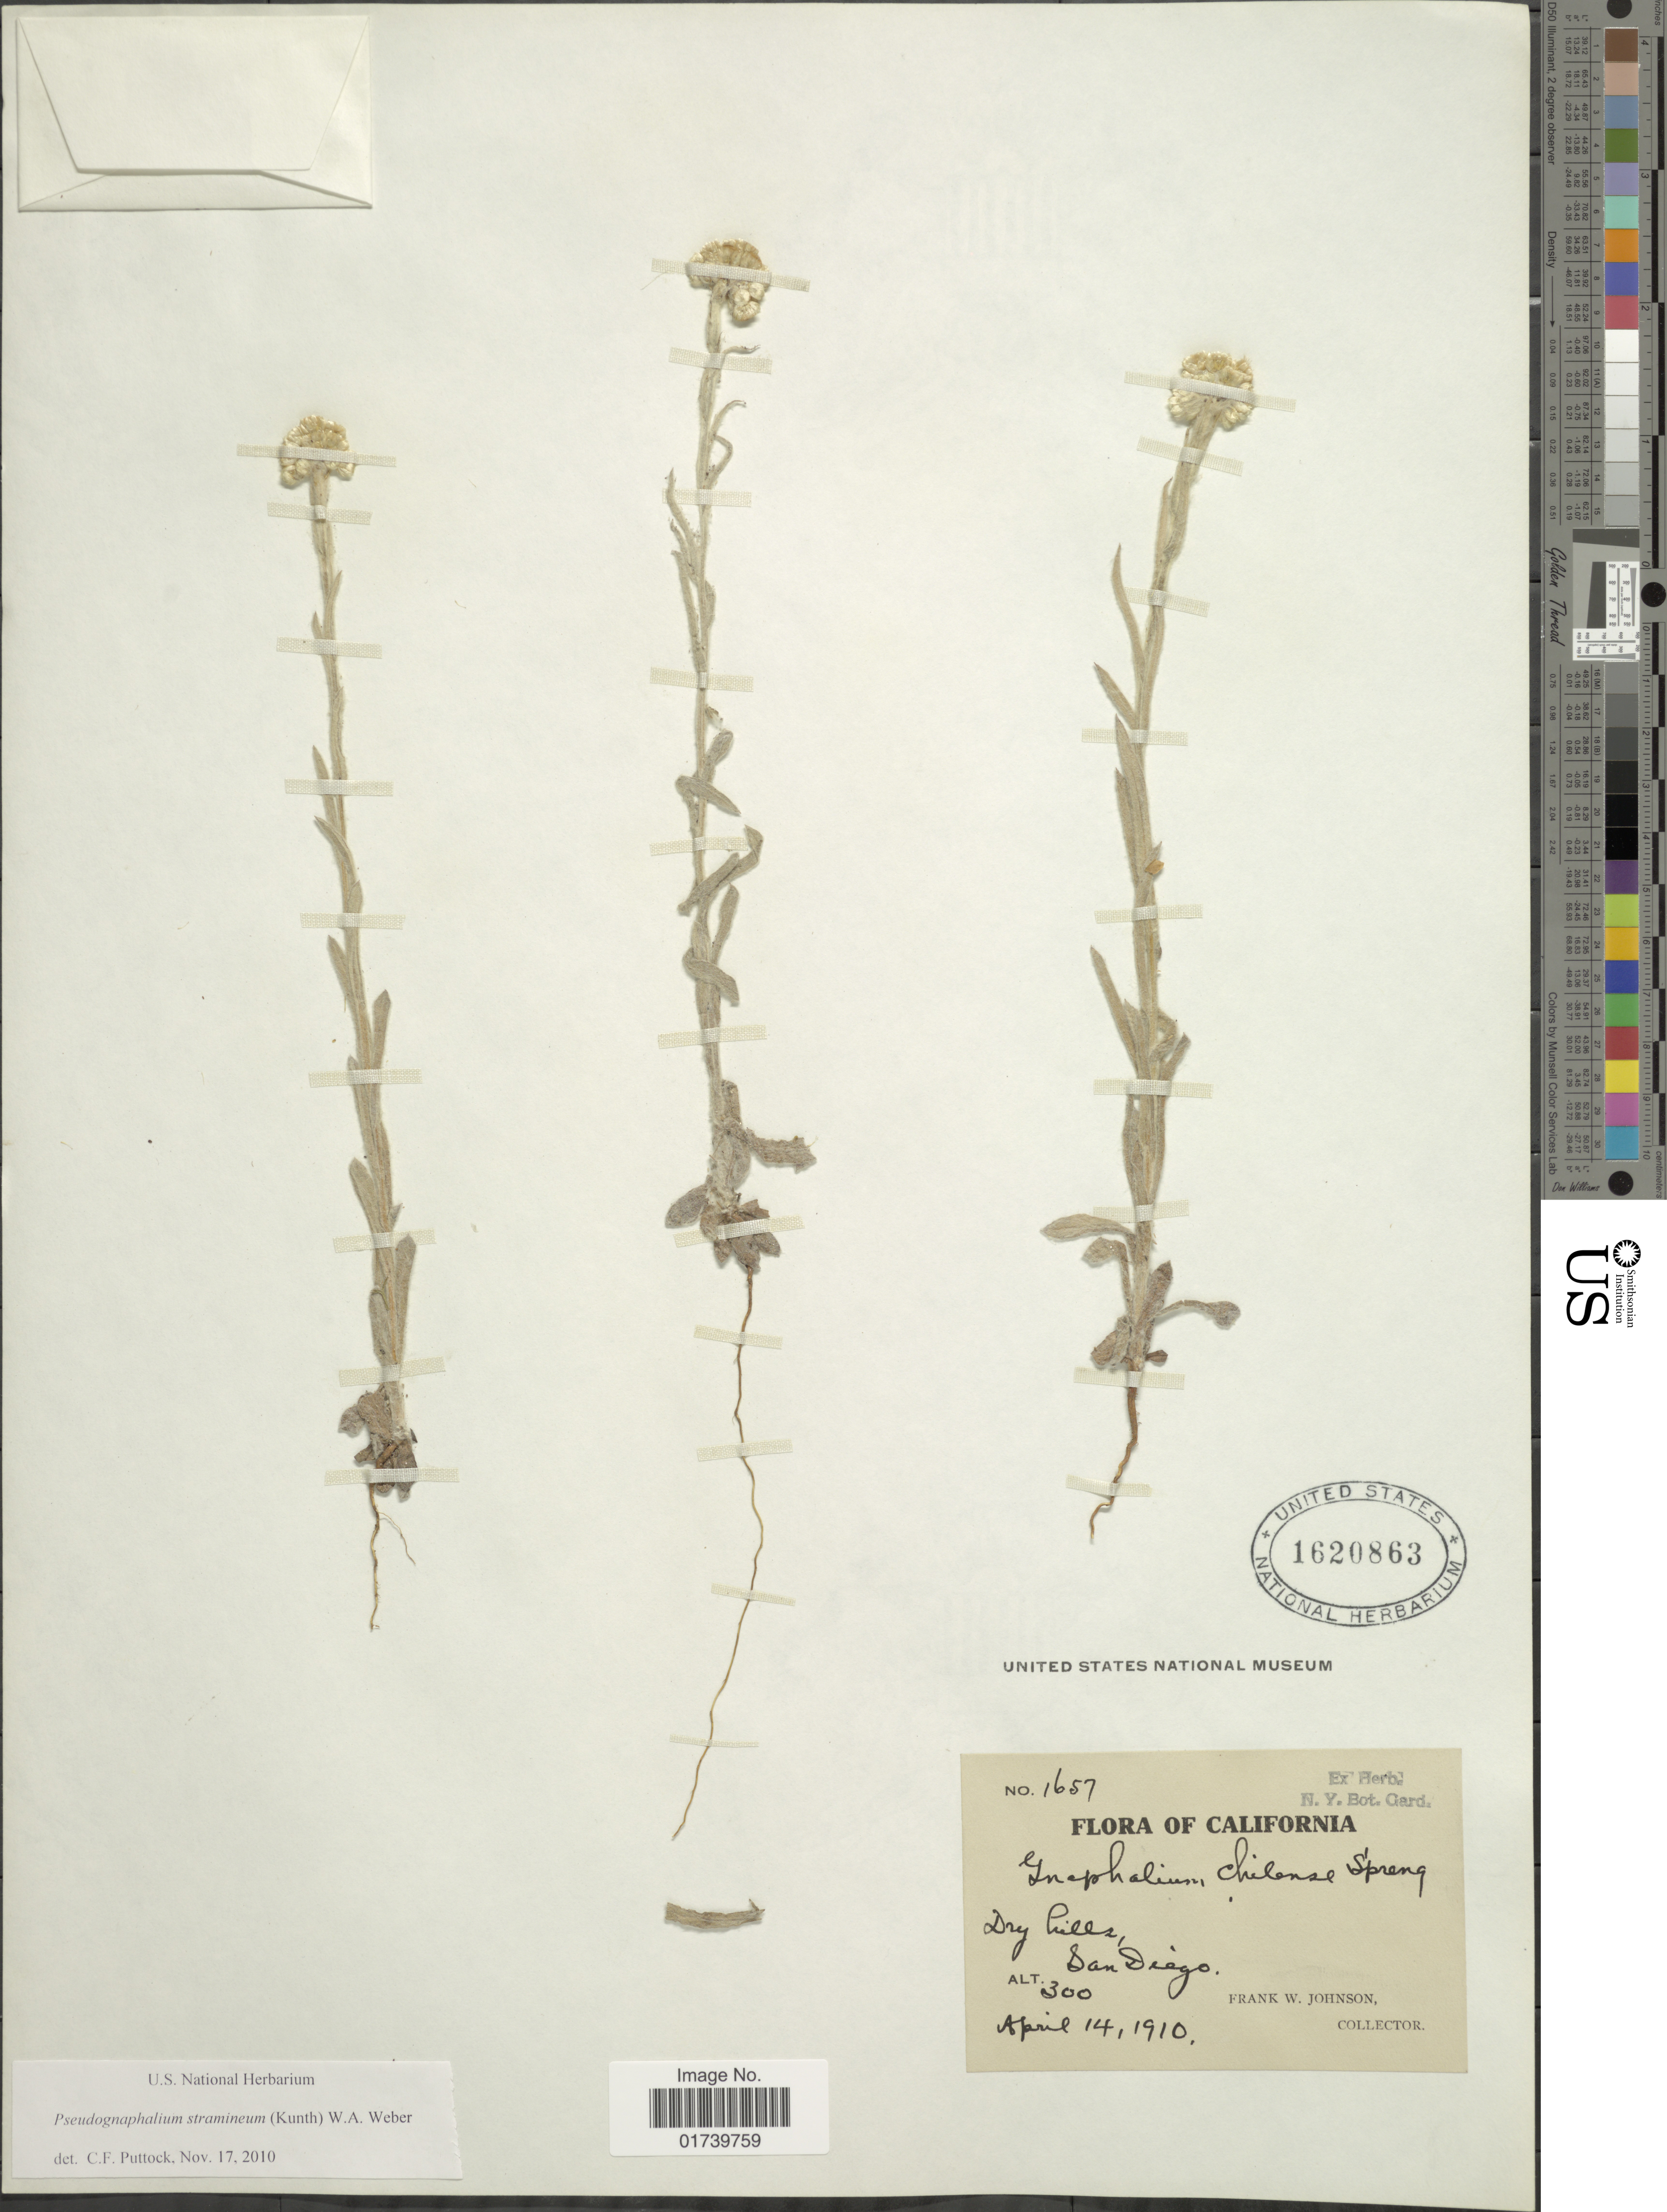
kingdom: Plantae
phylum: Tracheophyta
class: Magnoliopsida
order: Asterales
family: Asteraceae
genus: Pseudognaphalium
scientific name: Pseudognaphalium stramineum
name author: (Kunth) Anderb.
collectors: F. W. Johnson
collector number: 1657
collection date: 1910-04-14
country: United States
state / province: California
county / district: San Diego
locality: San Diego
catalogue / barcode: US 1620863